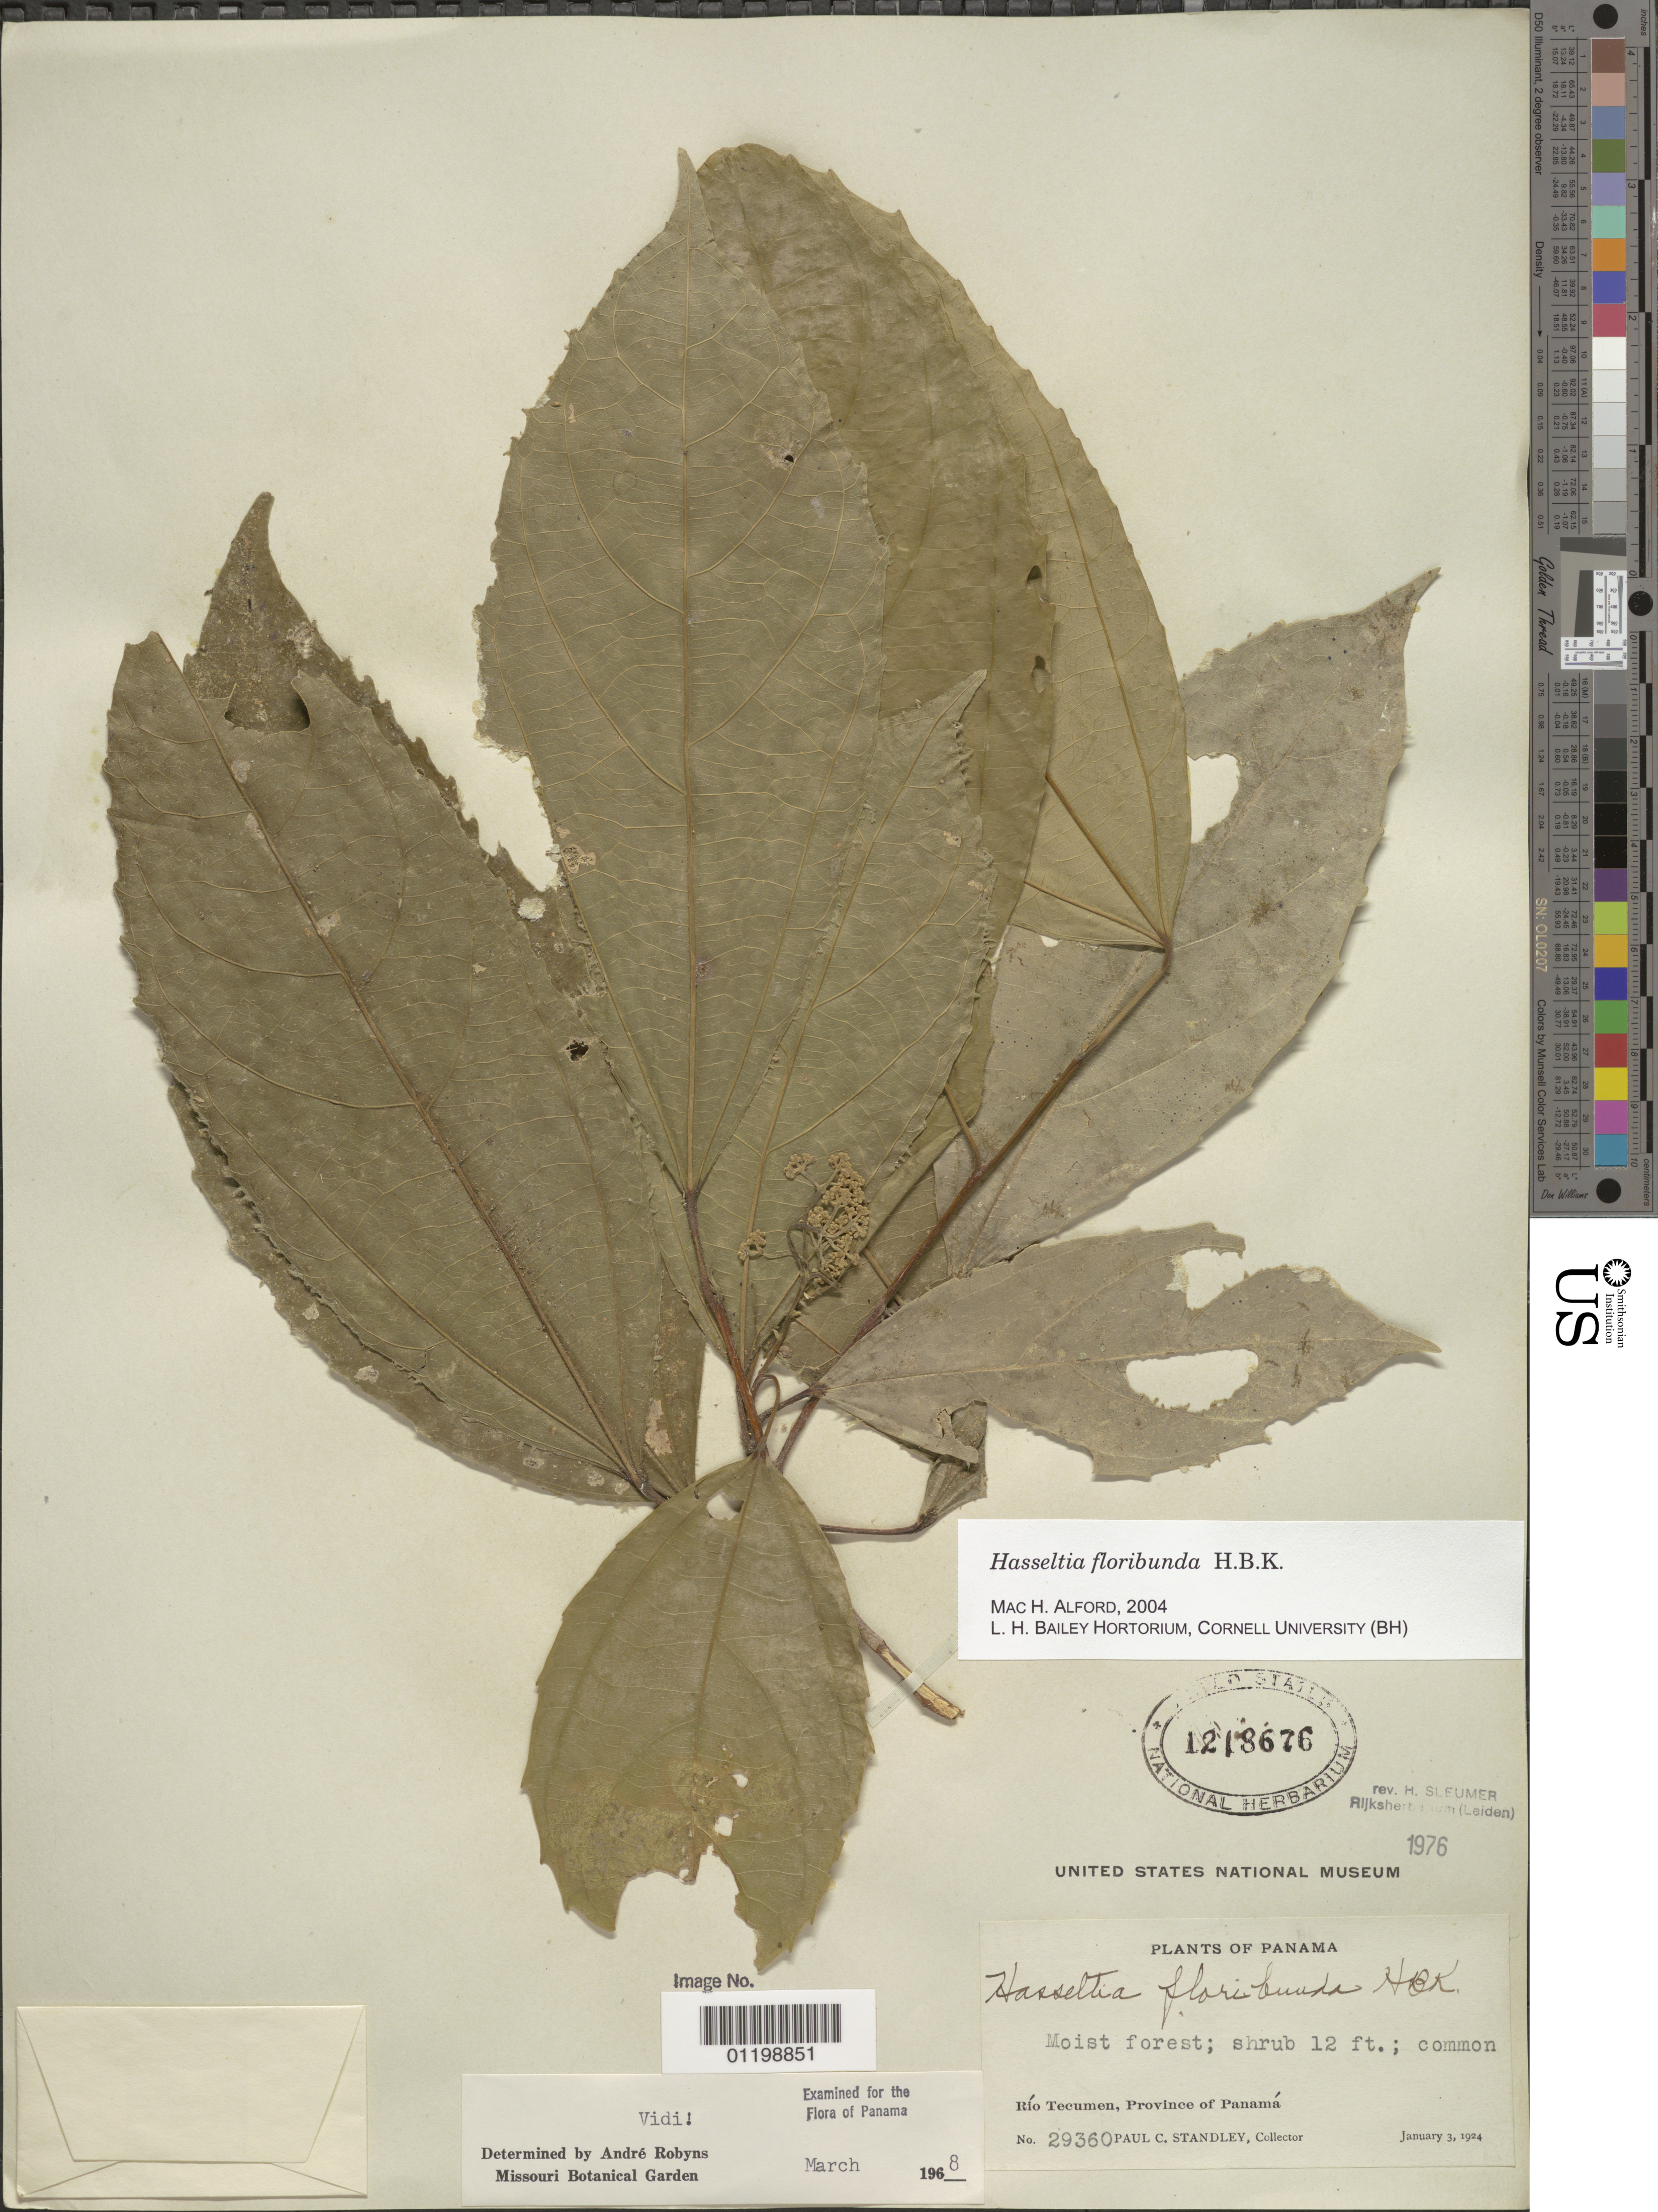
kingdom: Plantae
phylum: Tracheophyta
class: Magnoliopsida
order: Malpighiales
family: Salicaceae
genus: Hasseltia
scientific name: Hasseltia floribunda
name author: Kunth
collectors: P. C. Standley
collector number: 29360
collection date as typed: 03 Jan 1924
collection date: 1924-01-03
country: Panama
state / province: Panamá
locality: Rio Tecumen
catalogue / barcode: US 1218676